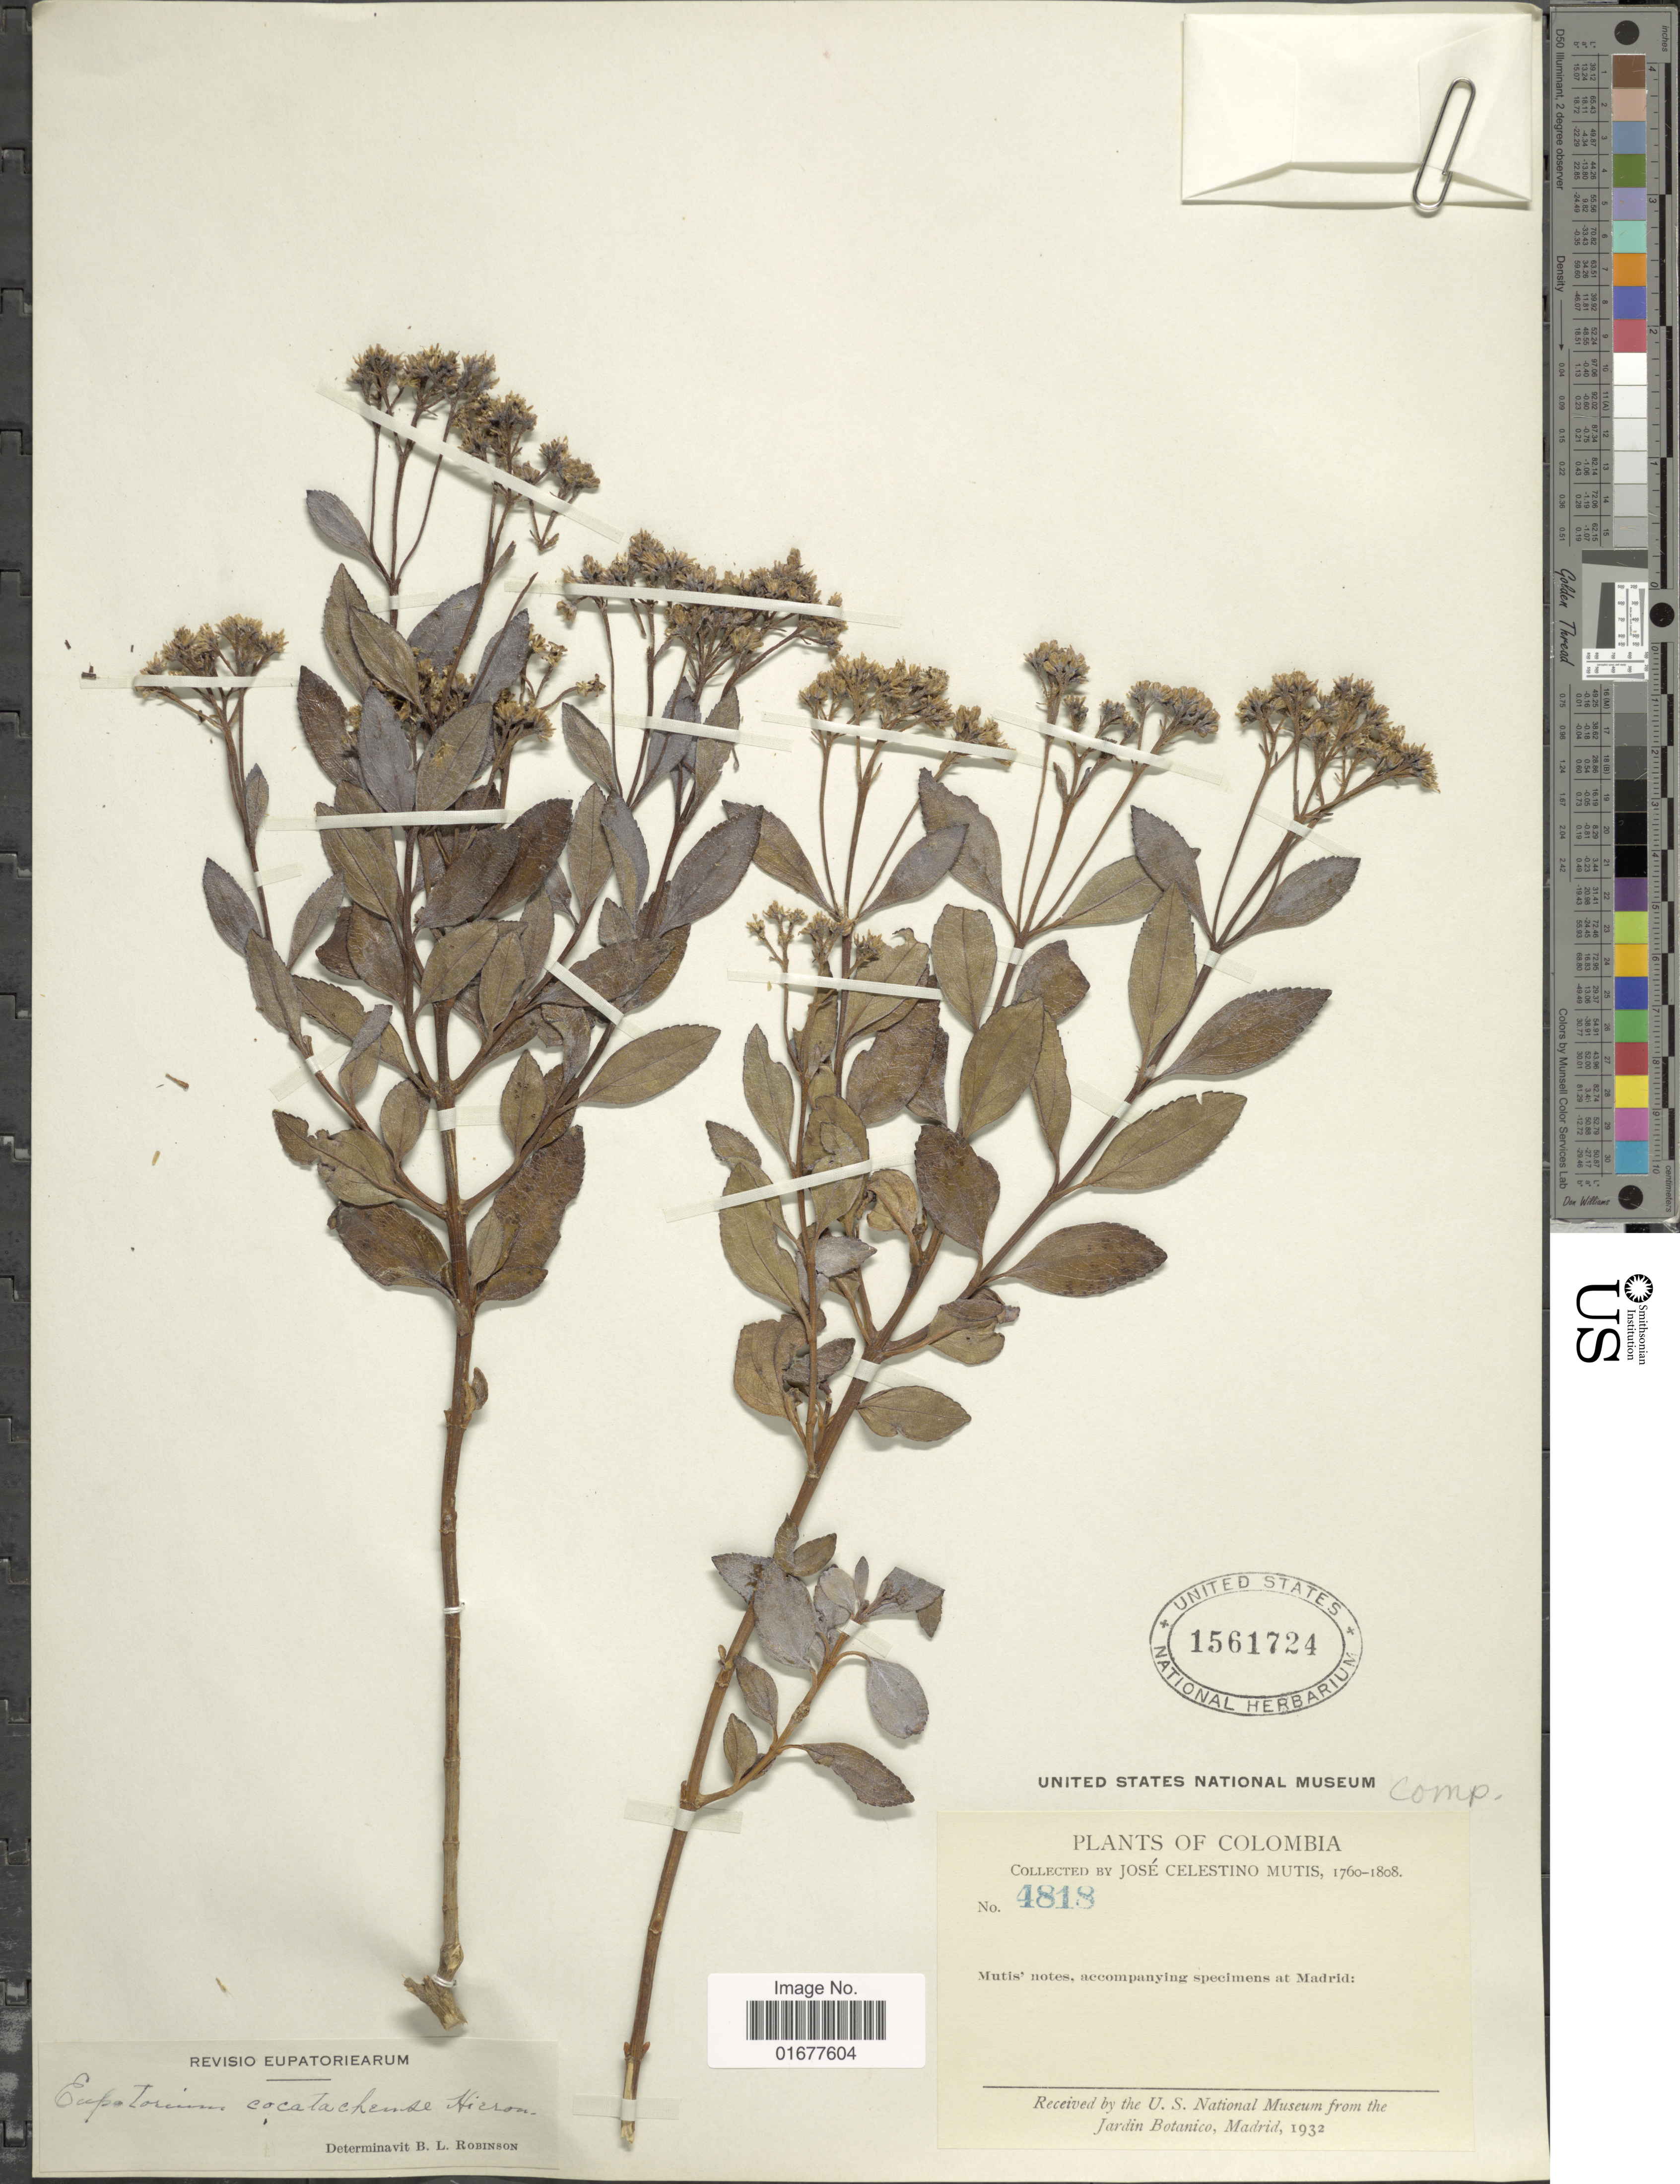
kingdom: Plantae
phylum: Tracheophyta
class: Magnoliopsida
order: Asterales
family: Asteraceae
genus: Ageratina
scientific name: Ageratina pseudochilca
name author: (Benth.) R.M. King & H. Rob.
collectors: J. C. B. Mutis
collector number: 4818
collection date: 1760/1808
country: Colombia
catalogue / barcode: US 1561724